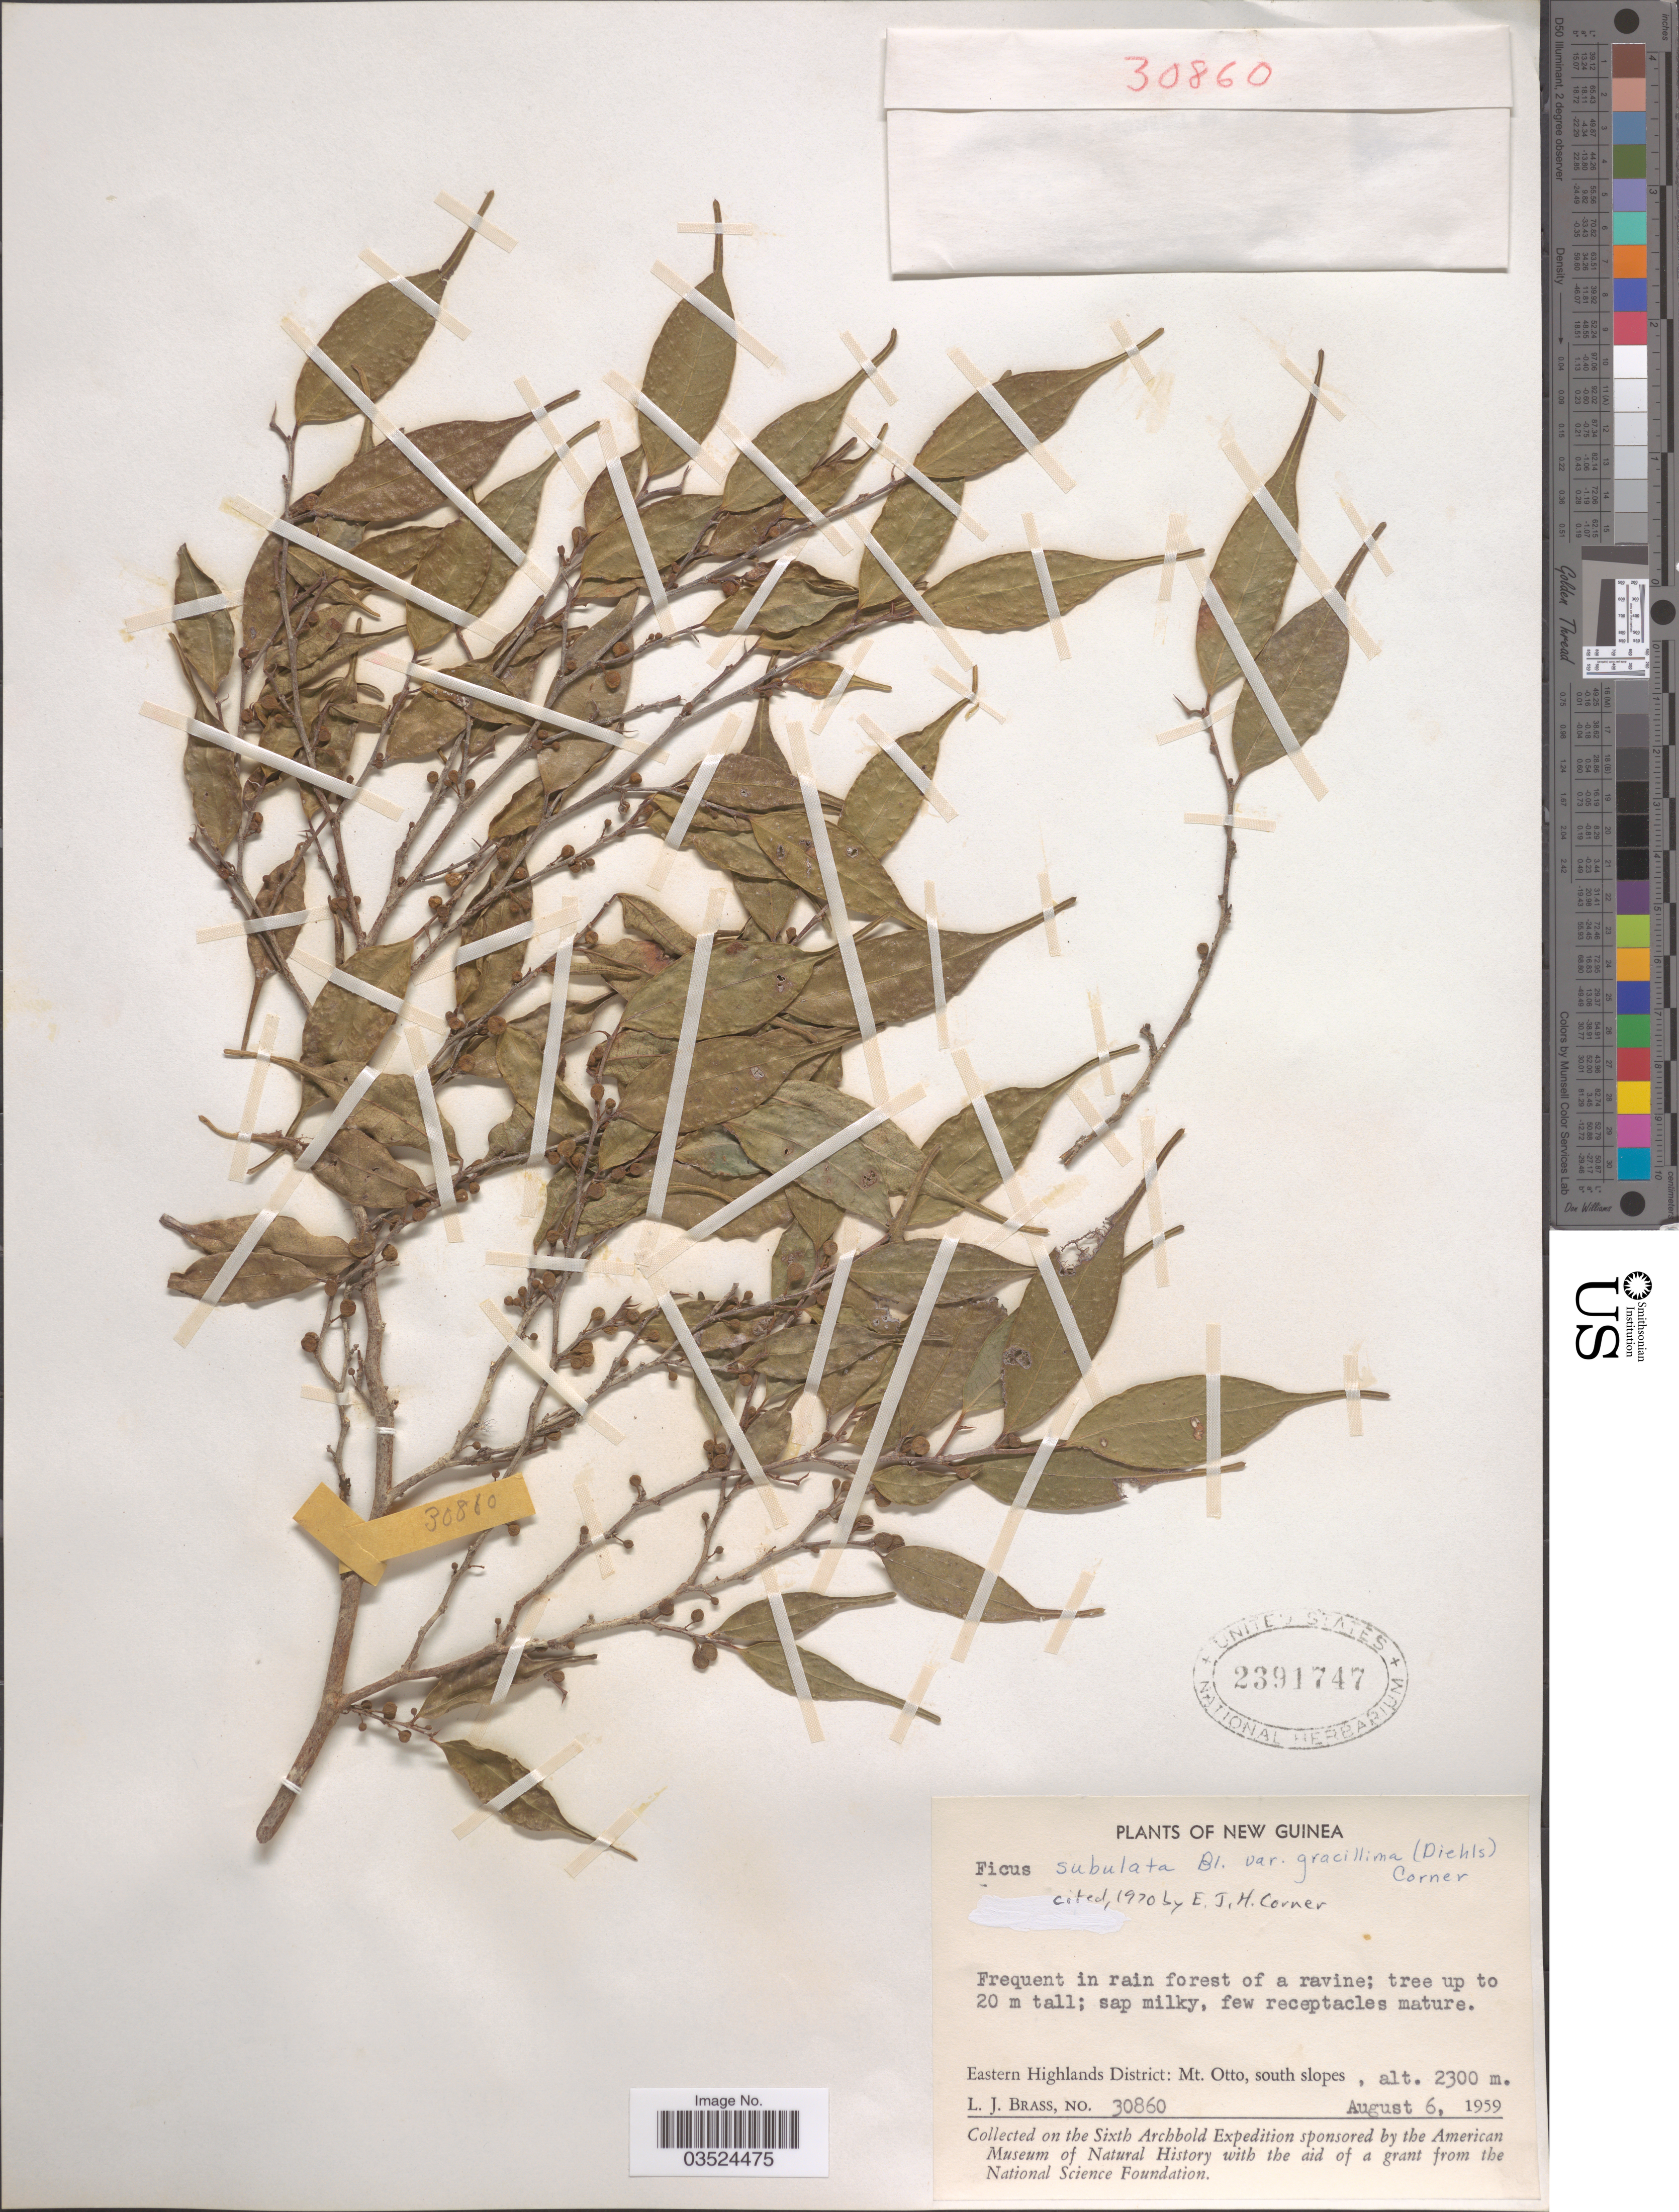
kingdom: Plantae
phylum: Tracheophyta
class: Magnoliopsida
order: Rosales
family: Moraceae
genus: Ficus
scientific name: Ficus subulata var. gracillima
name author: (Diels) Corner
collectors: L. J. Brass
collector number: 30860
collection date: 1959-08-06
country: Papua New Guinea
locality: New Guinea. Eastern Highlands District: Mt. Otto, south slopes.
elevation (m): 2300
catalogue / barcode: US 2391747